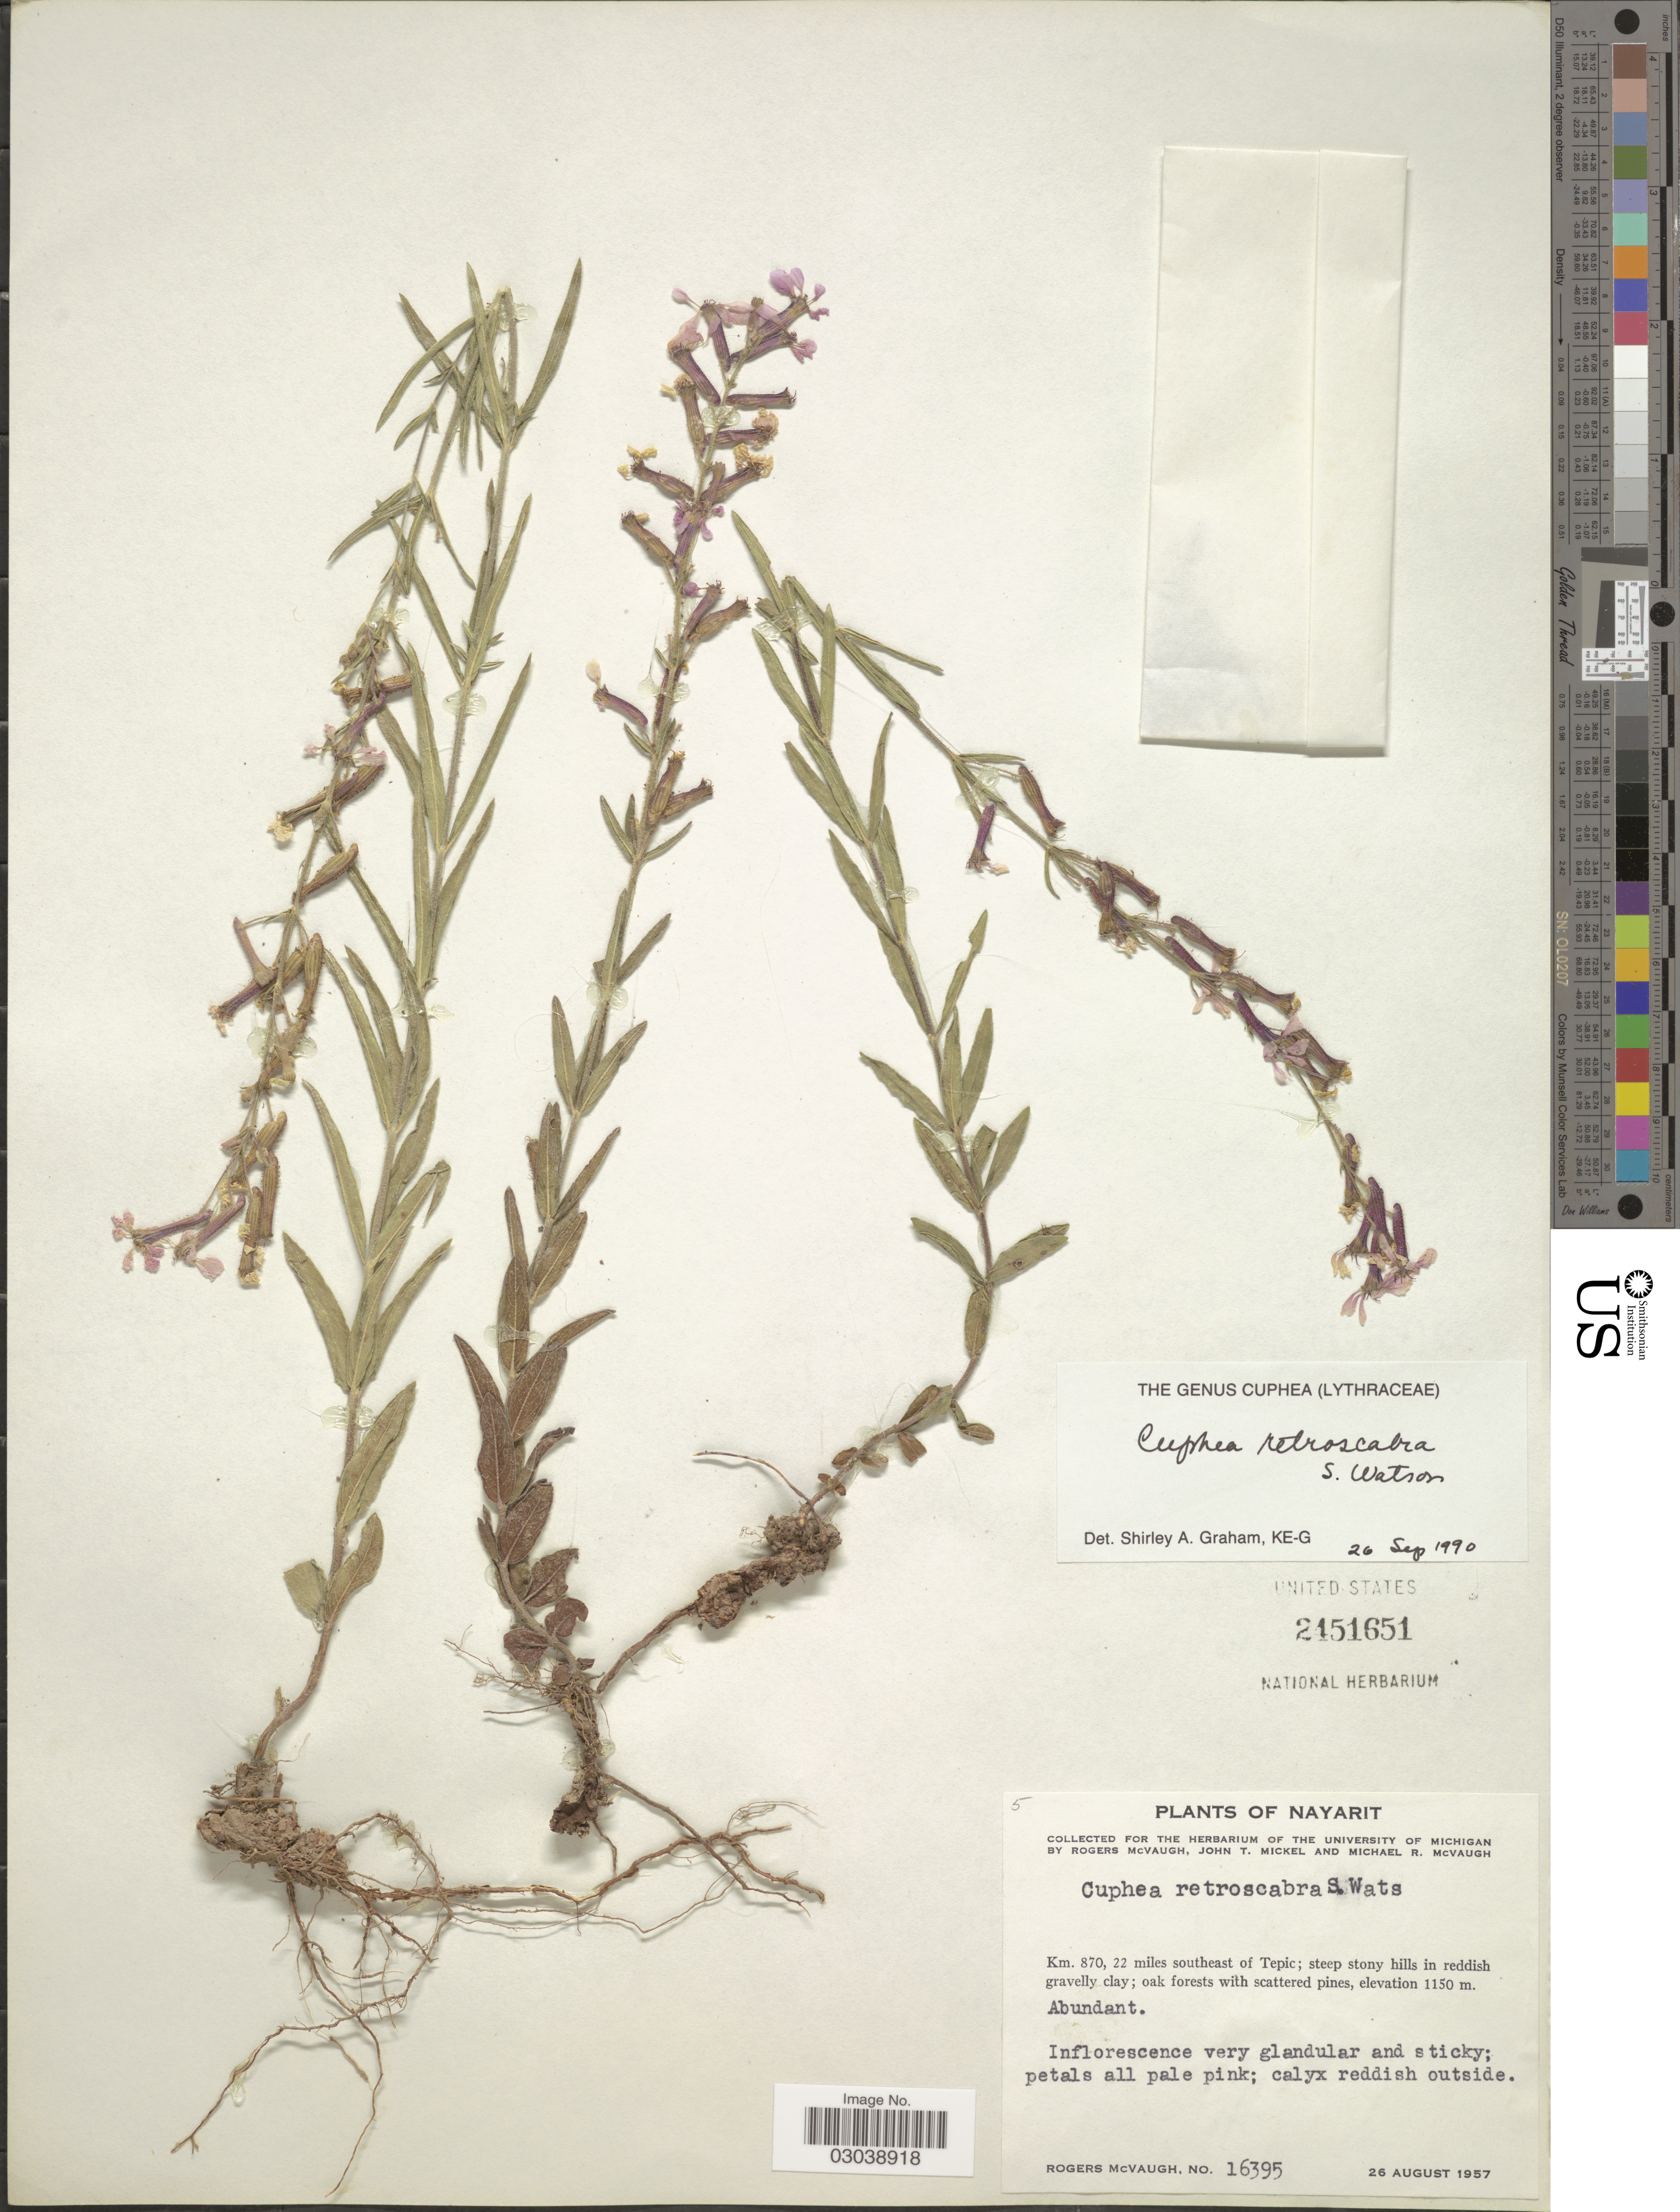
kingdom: Plantae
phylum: Tracheophyta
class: Magnoliopsida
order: Myrtales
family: Lythraceae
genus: Cuphea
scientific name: Cuphea retroscabra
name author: S. Watson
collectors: R. McVaugh, J. T. Mickel & M. R. McVaugh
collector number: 16395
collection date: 1957-08-26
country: Mexico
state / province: Nayarit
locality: Km. 870, 22 miles southeast of Tepic.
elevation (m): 1150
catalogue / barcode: US 2451651